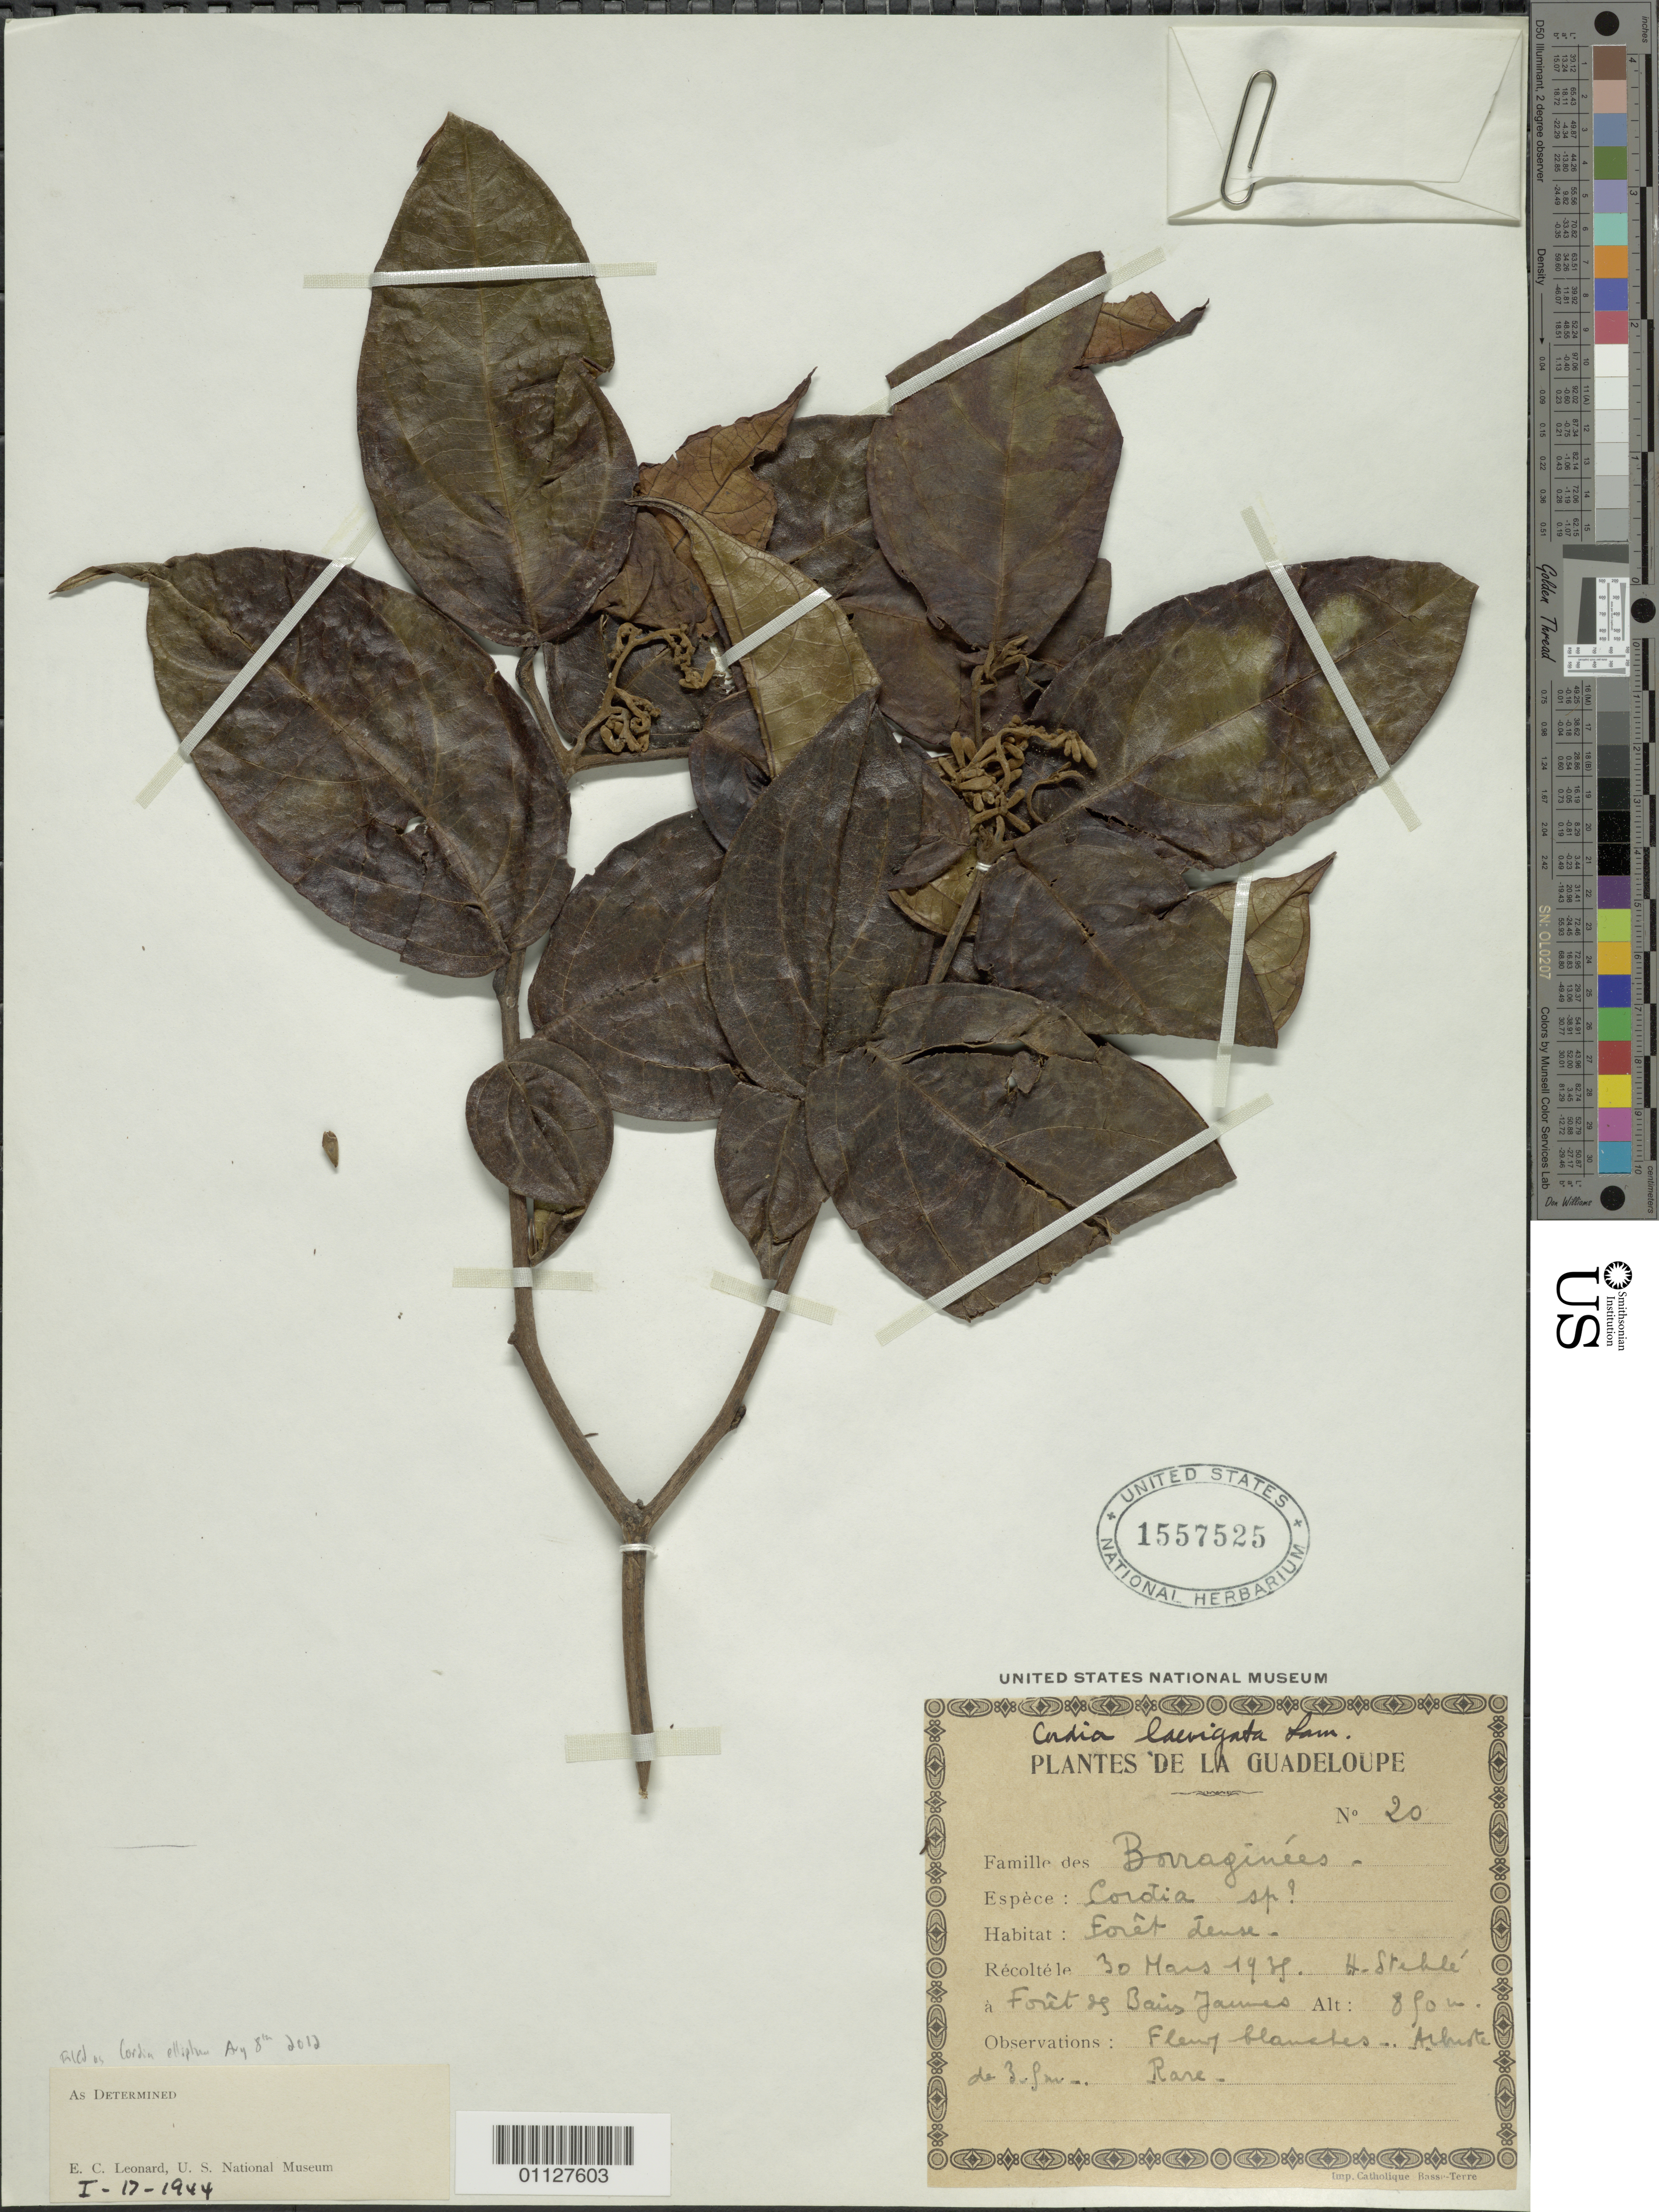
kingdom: Plantae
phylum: Tracheophyta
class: Magnoliopsida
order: Boraginales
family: Cordiaceae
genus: Cordia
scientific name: Cordia elliptica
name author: Sw.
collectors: H. Stehlé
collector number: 20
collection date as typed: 30 Mar 1935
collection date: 1935-03-30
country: Guadeloupe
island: Basse Terre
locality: Foret dense. Foret de Bains Jaunes.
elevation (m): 850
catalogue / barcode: US 1557525